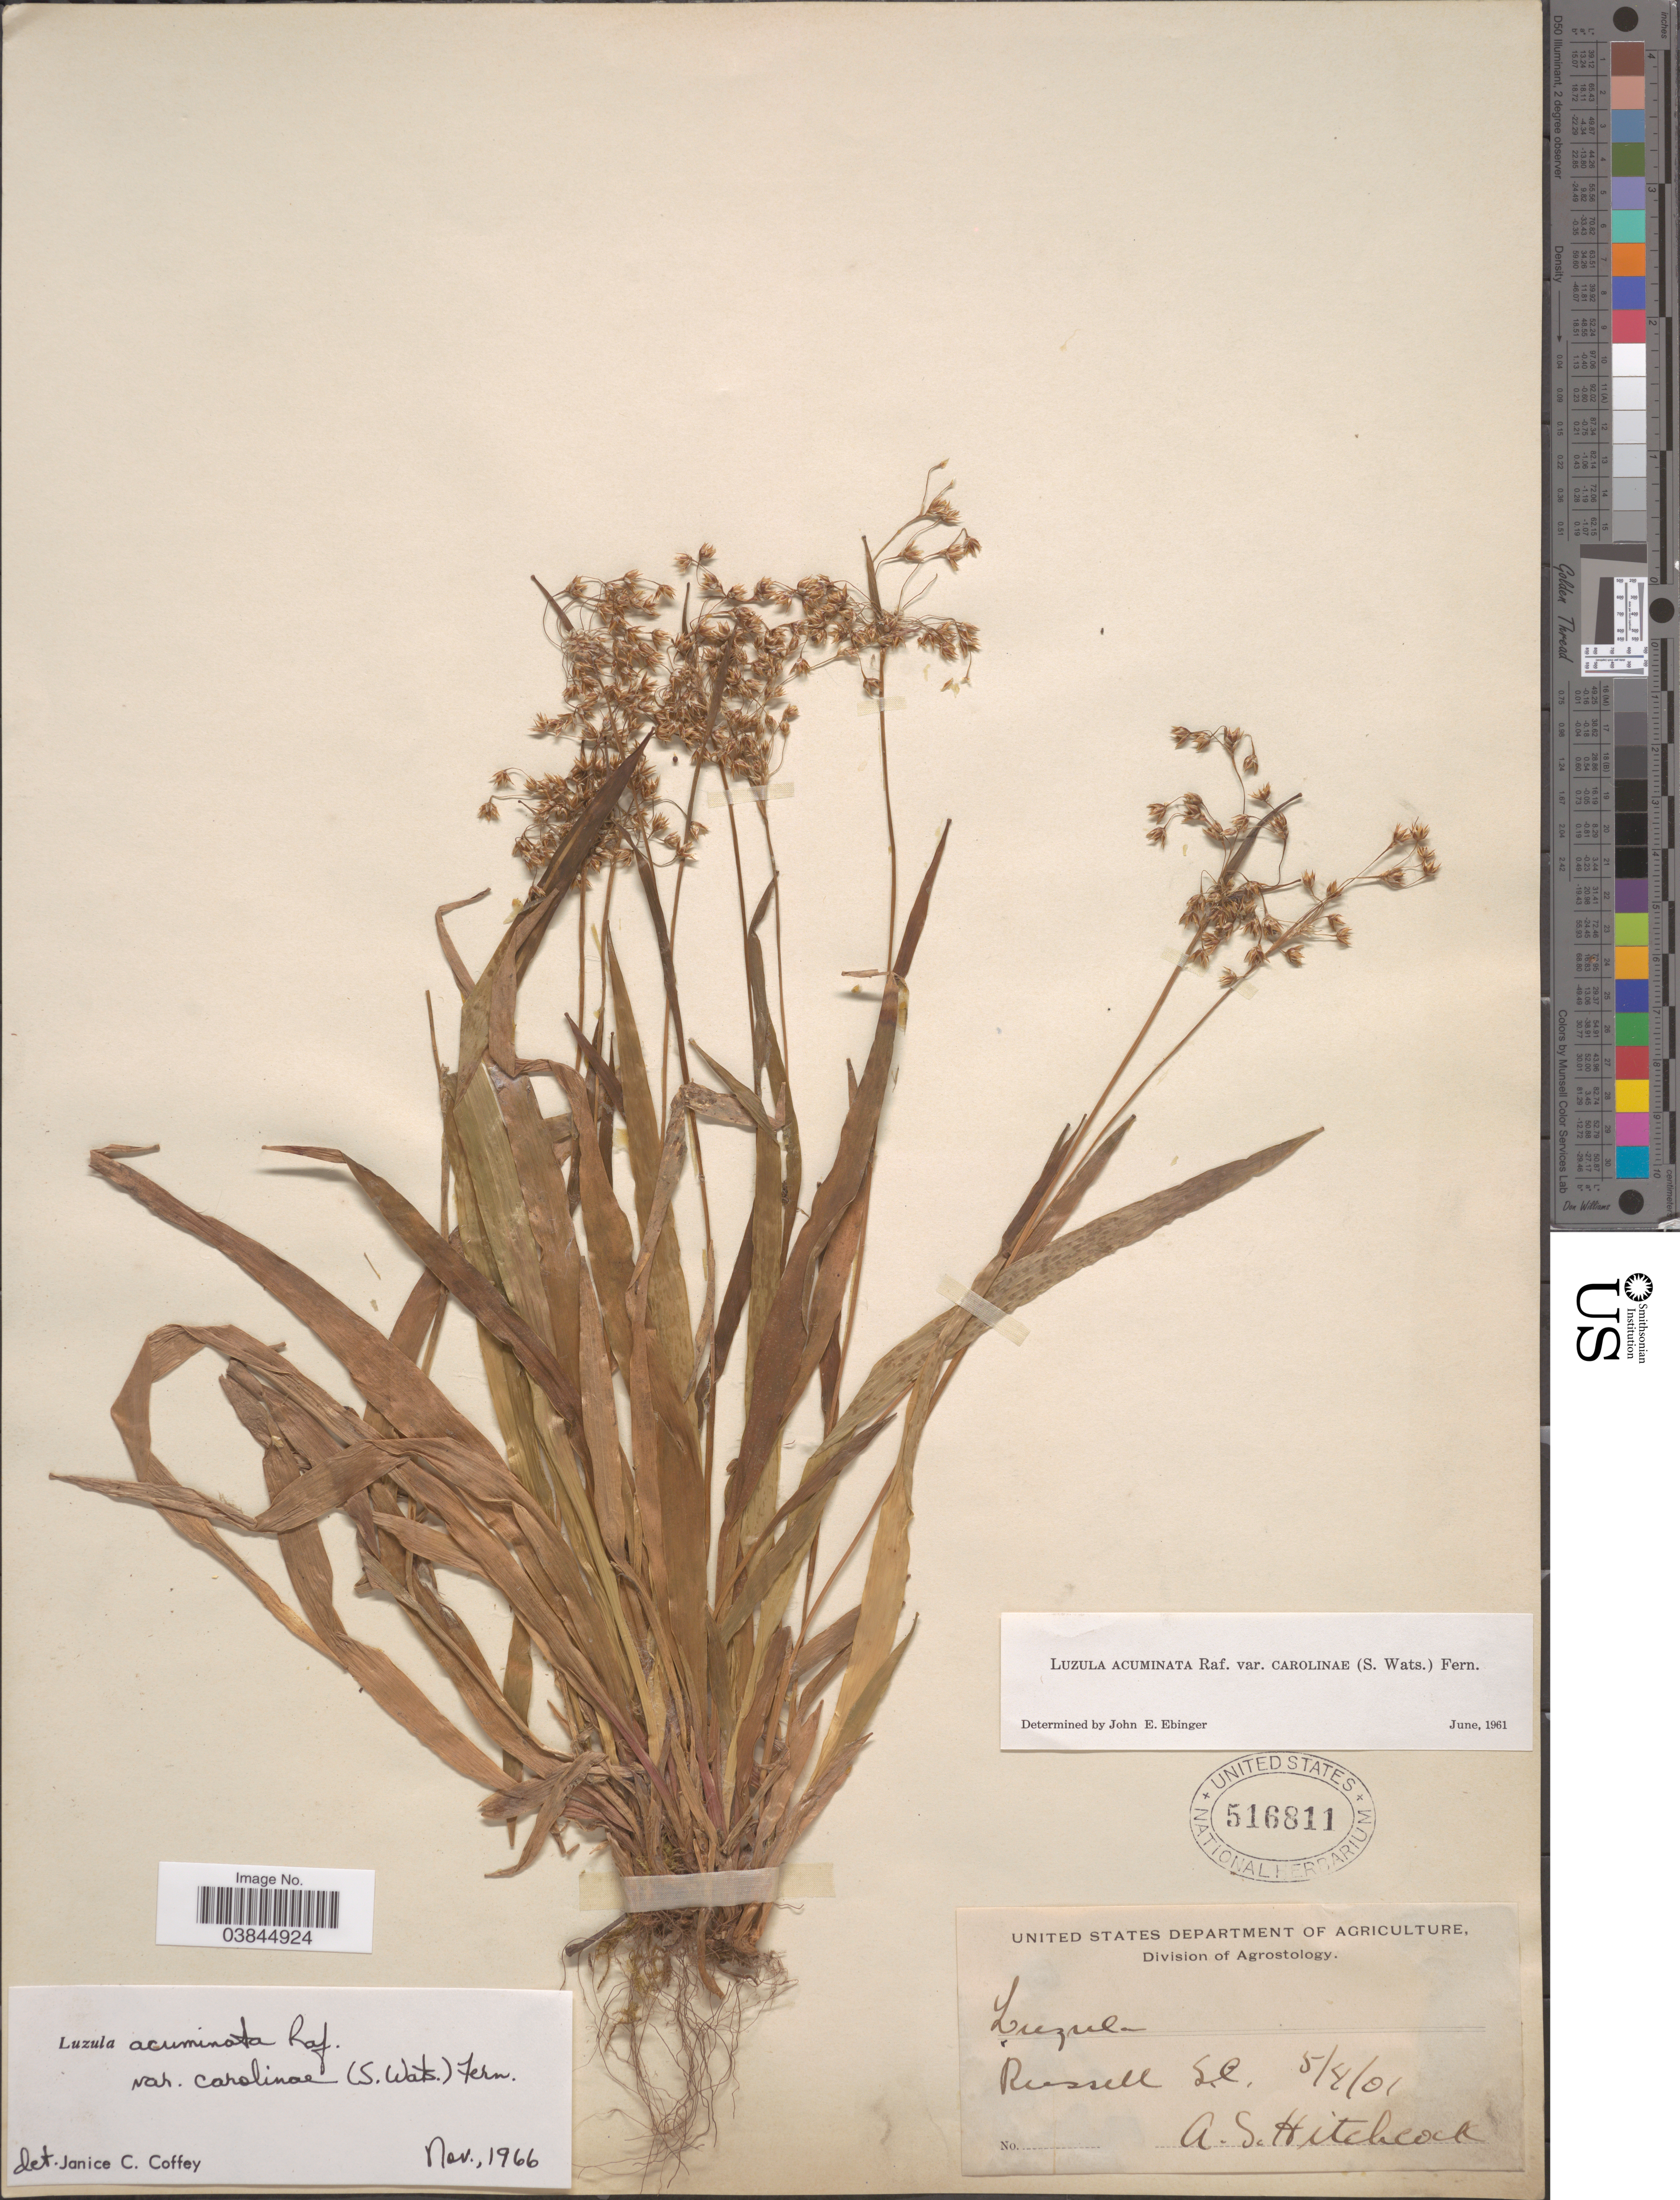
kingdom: Plantae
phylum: Tracheophyta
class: Liliopsida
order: Poales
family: Juncaceae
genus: Luzula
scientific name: Luzula acuminata var. carolinae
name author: (S. Watson) Fernald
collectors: A. S. Hitchcock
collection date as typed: Transcribed d/m/y: 4/5/1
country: United States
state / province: South Carolina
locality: Russell.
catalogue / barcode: US 516811